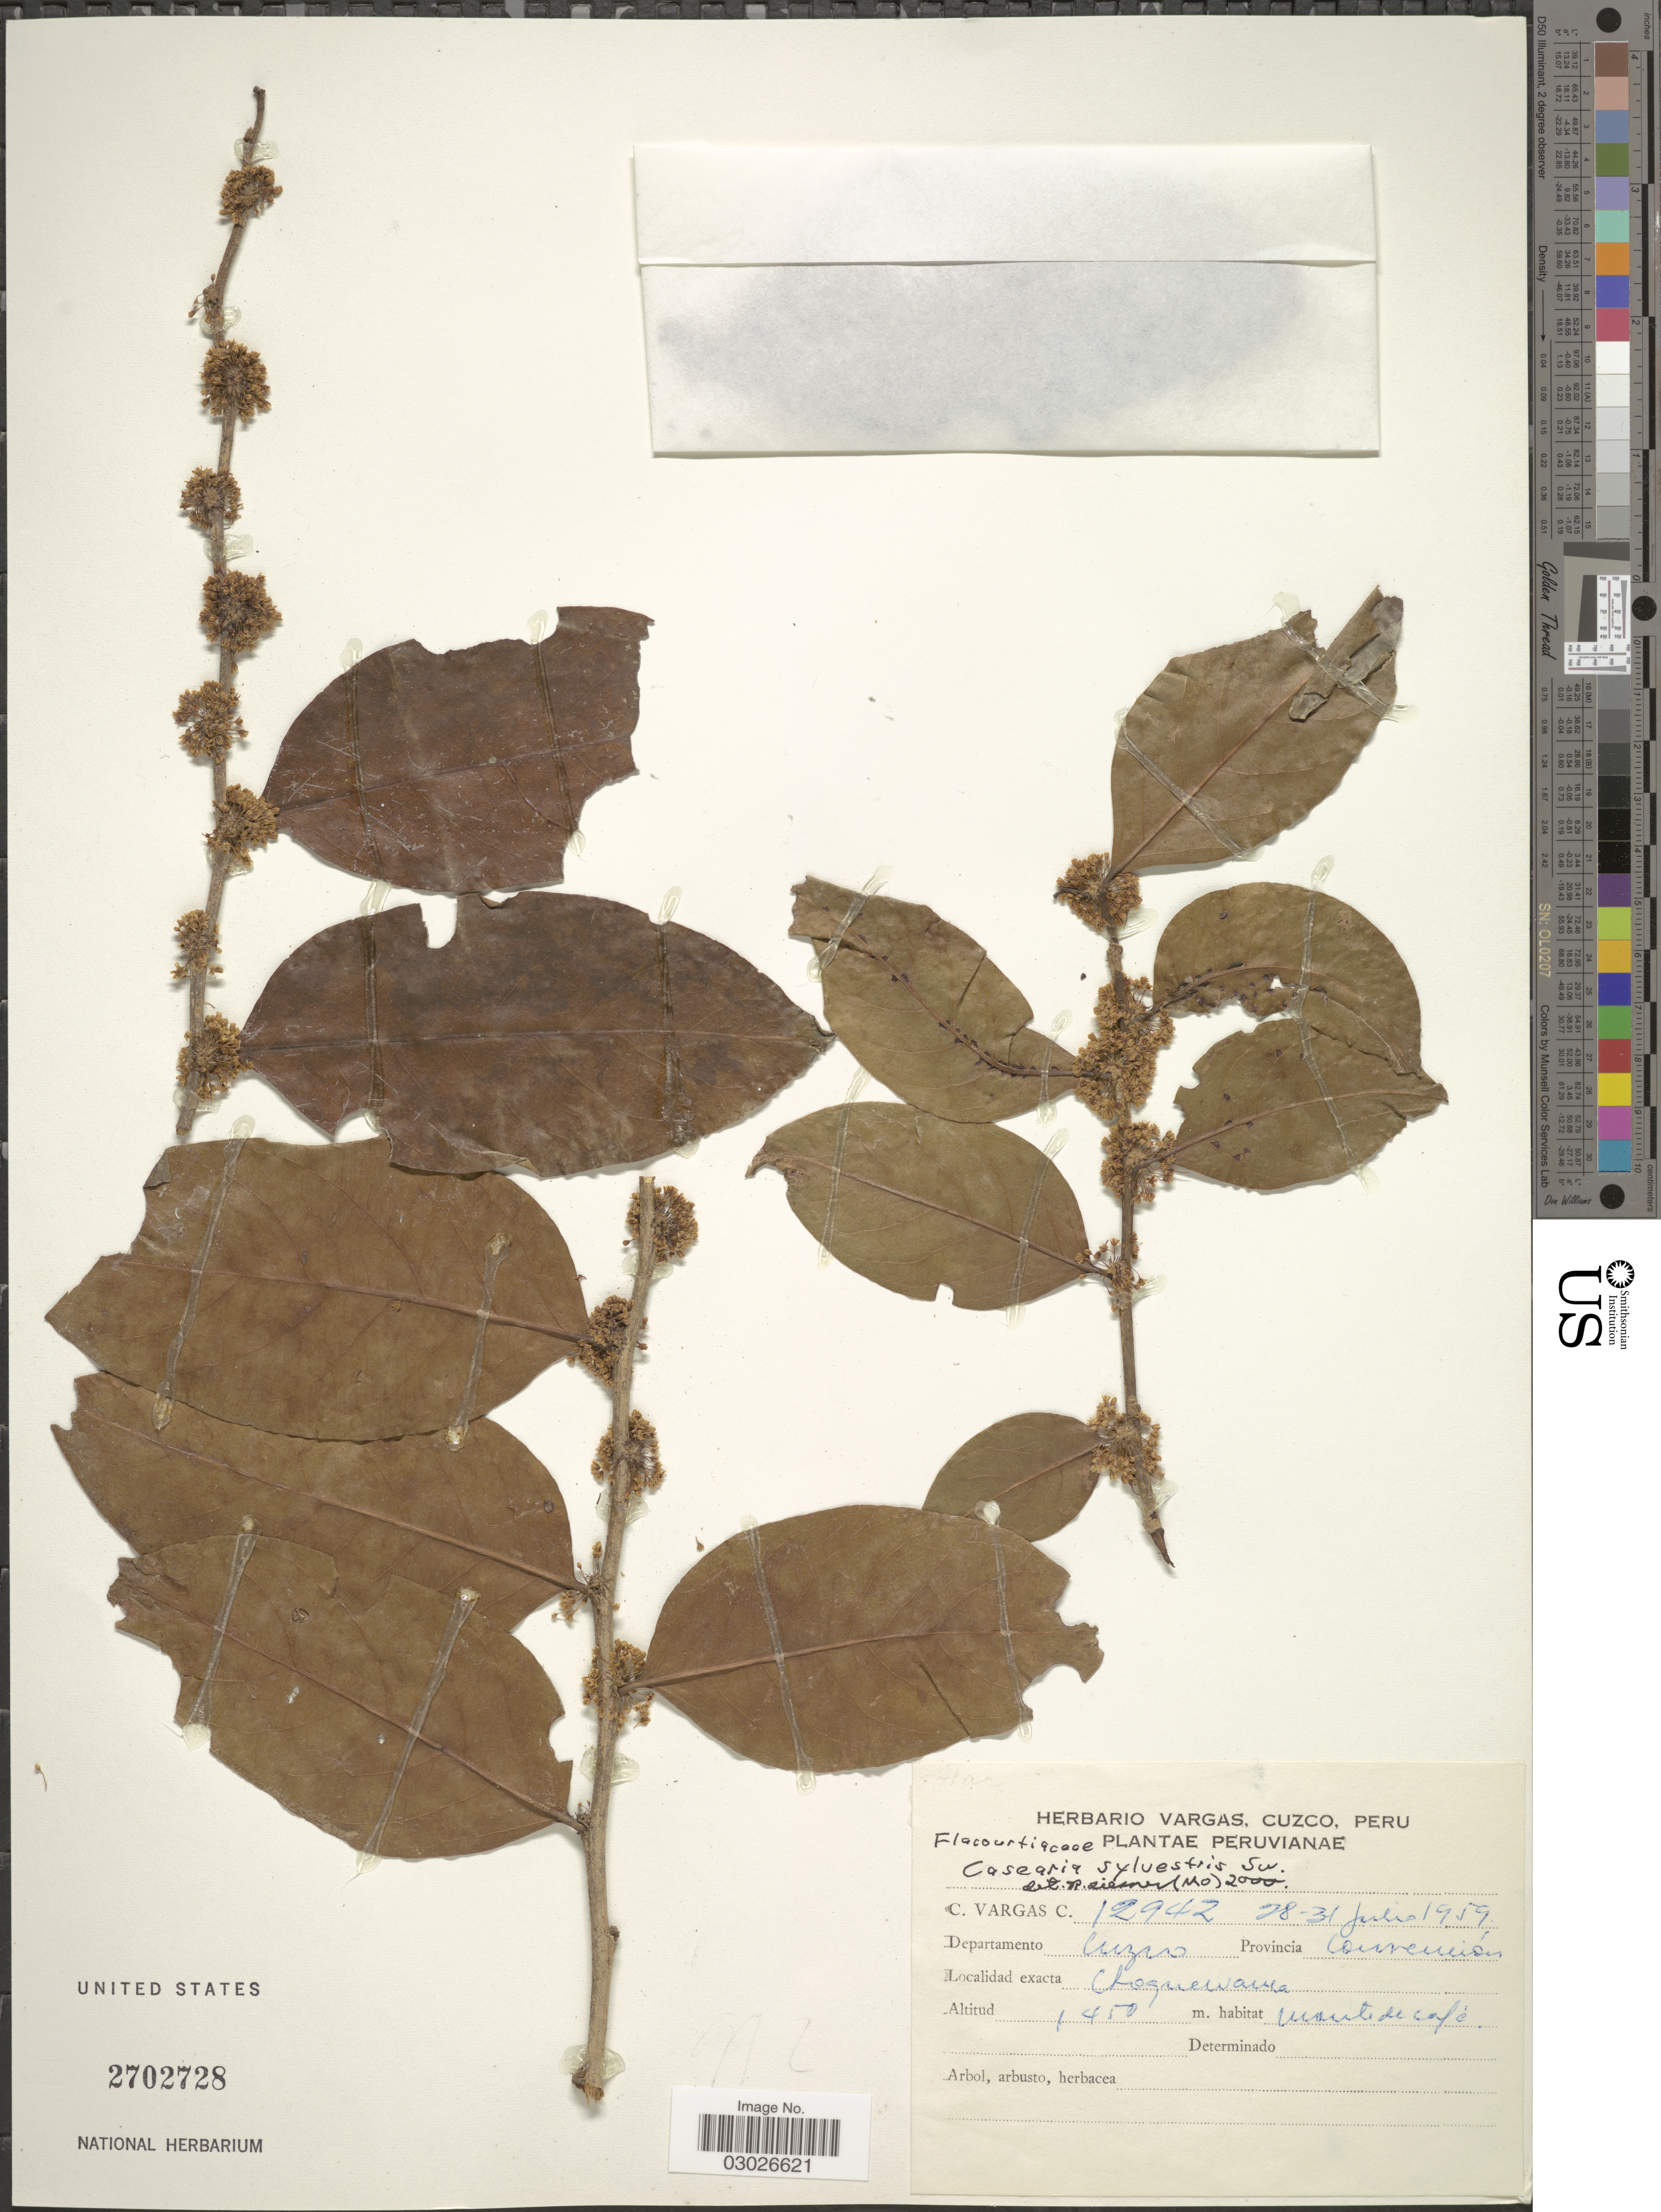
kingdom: Plantae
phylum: Tracheophyta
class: Magnoliopsida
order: Malpighiales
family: Salicaceae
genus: Casearia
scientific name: Casearia sylvestris var. sylvestris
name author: Sw.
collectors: C. Vargas Calderón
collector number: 12942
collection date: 1959-07-28/1959-07-31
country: Peru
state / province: Cusco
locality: Departamento Cuzco, Provincia Convención.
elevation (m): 1450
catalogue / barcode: US 2702728